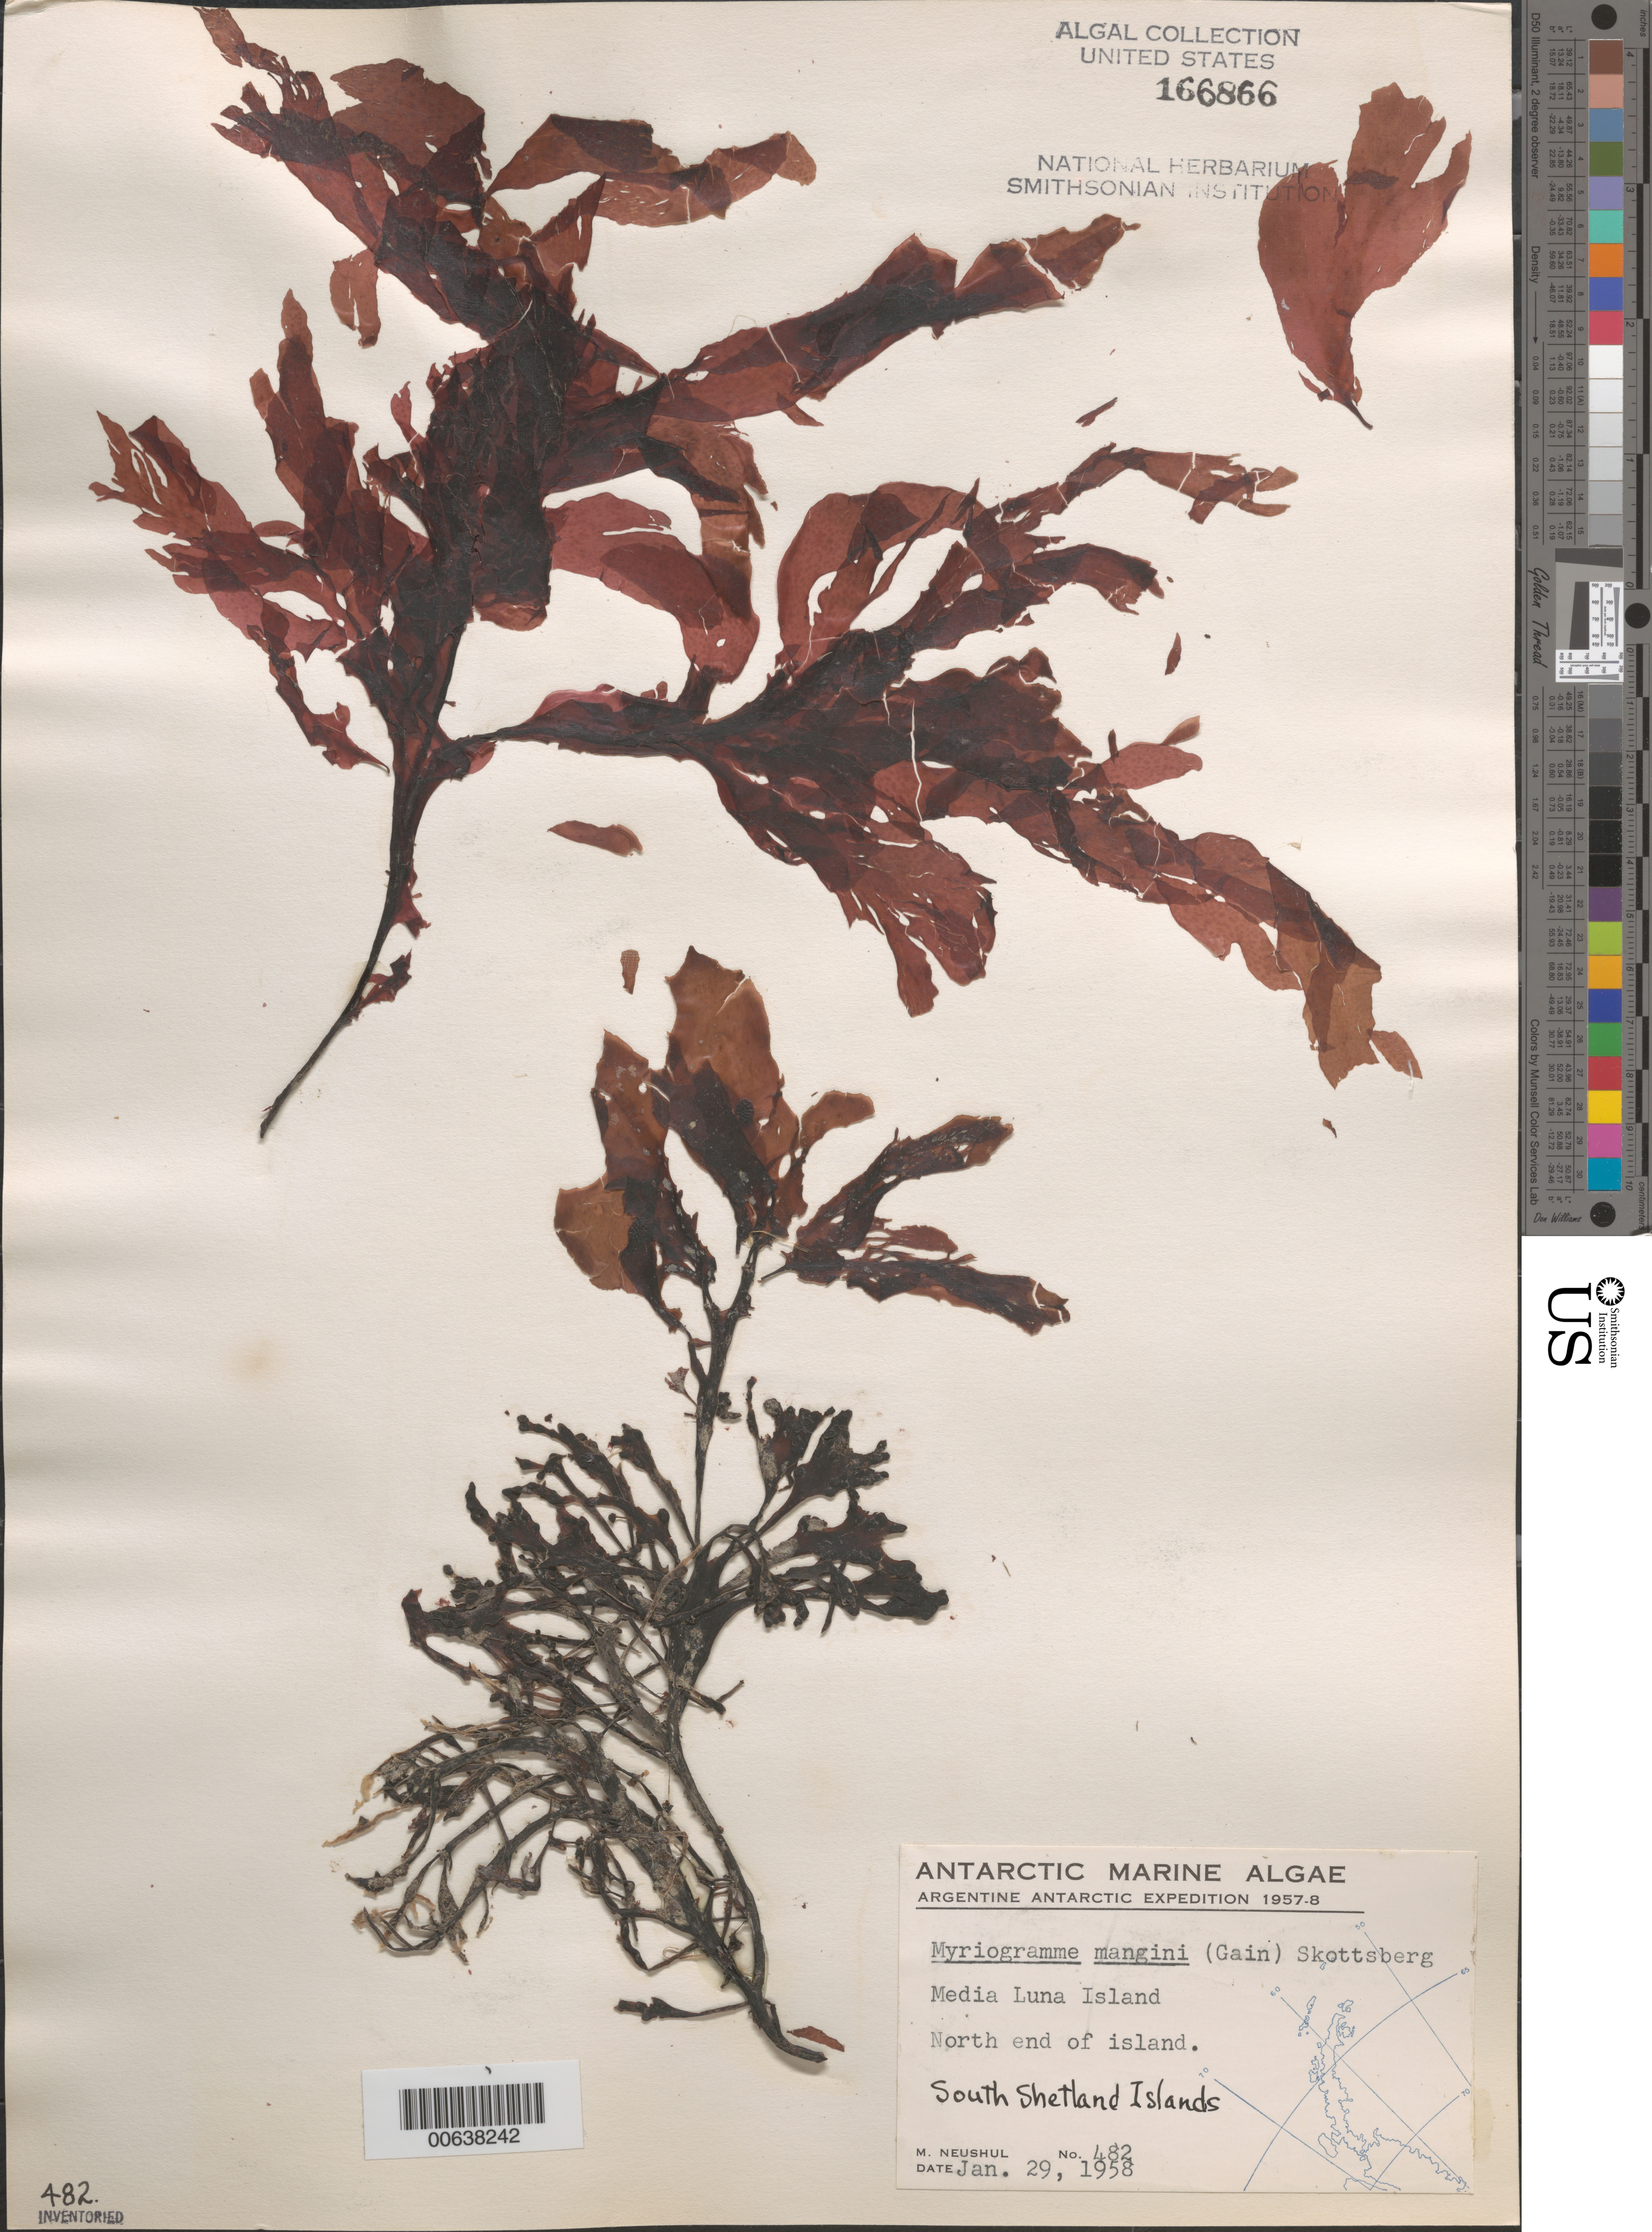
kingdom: Plantae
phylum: Rhodophyta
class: Florideophyceae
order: Ceramiales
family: Delesseriaceae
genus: Myriogramme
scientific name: Myriogramme manginii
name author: (Gain) Skottsb.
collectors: M. Neushul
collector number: Neushul 482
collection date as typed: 29 Jan 1958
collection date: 1958-01-29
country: Antarctica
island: Half Moon Island (Media Luna Island)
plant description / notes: Argentine Antarctic Expedition, 1957-1958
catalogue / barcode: US 166866